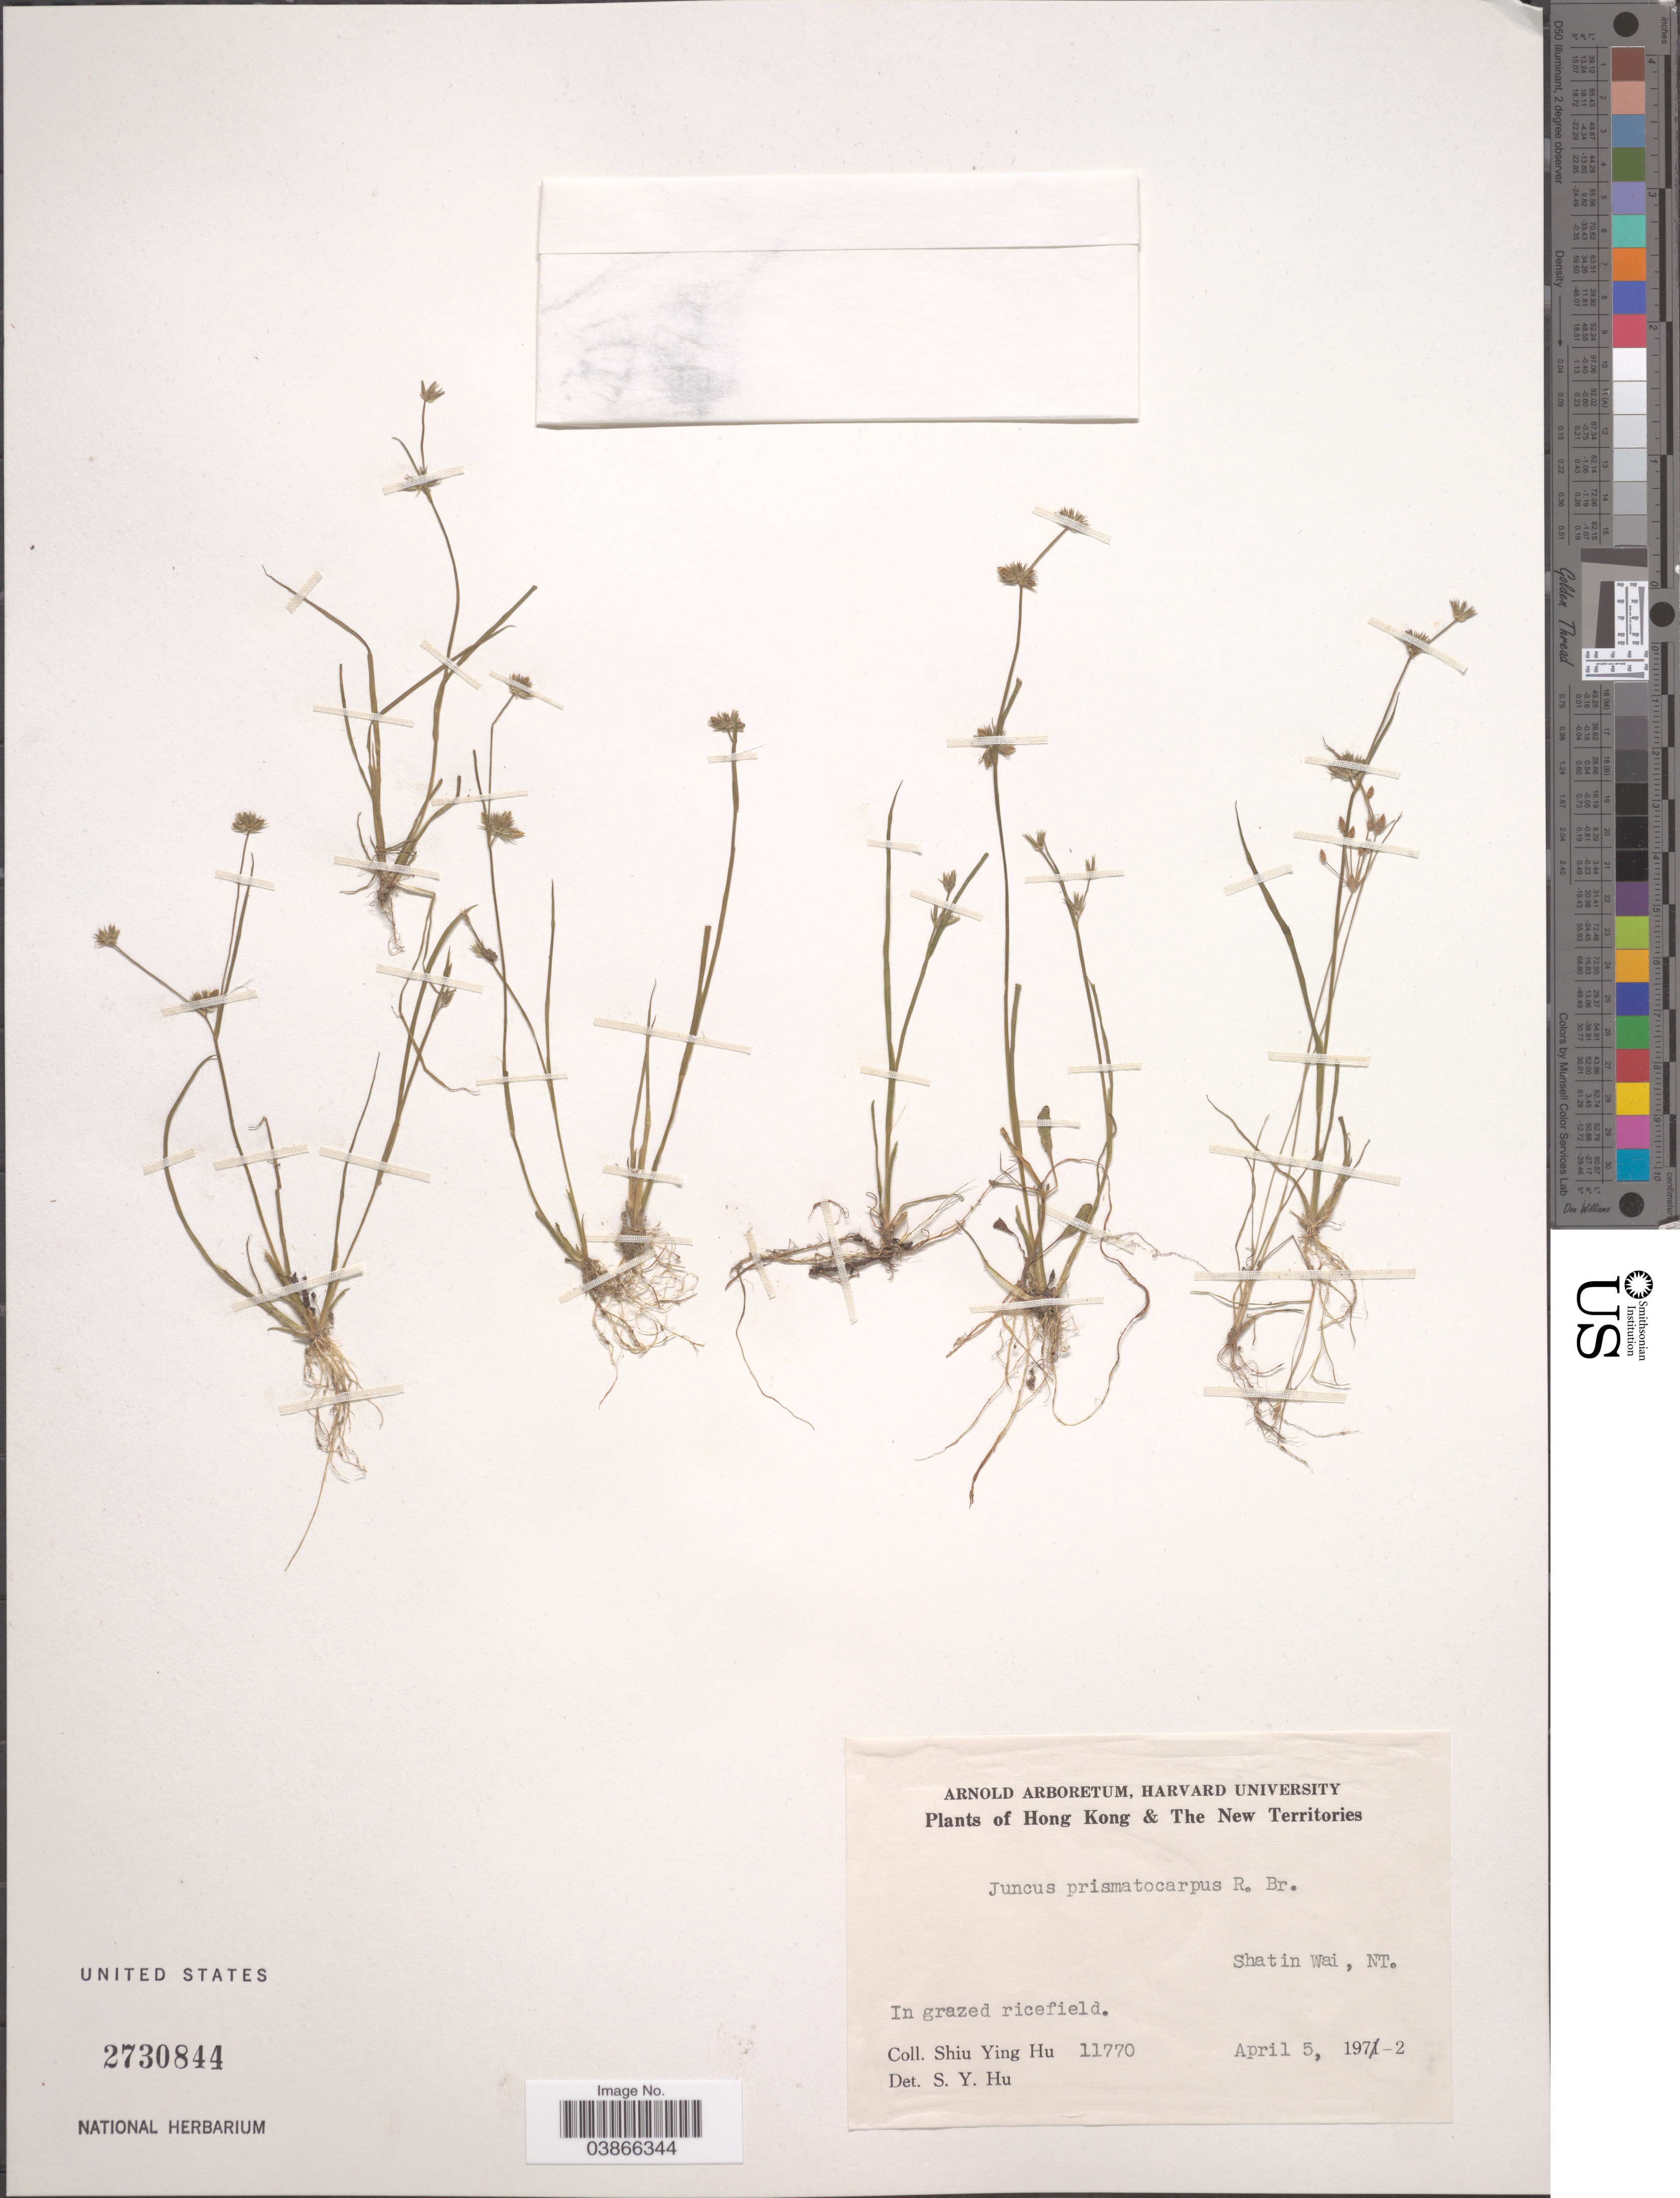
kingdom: Plantae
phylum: Tracheophyta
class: Liliopsida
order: Poales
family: Juncaceae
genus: Juncus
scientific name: Juncus prismatocarpus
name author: R. Br.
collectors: S. Y. Hu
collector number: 11770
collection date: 1972-04-05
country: China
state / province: Hong Kong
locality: The New Territories. Shatin Wai.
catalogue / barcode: US 2730844